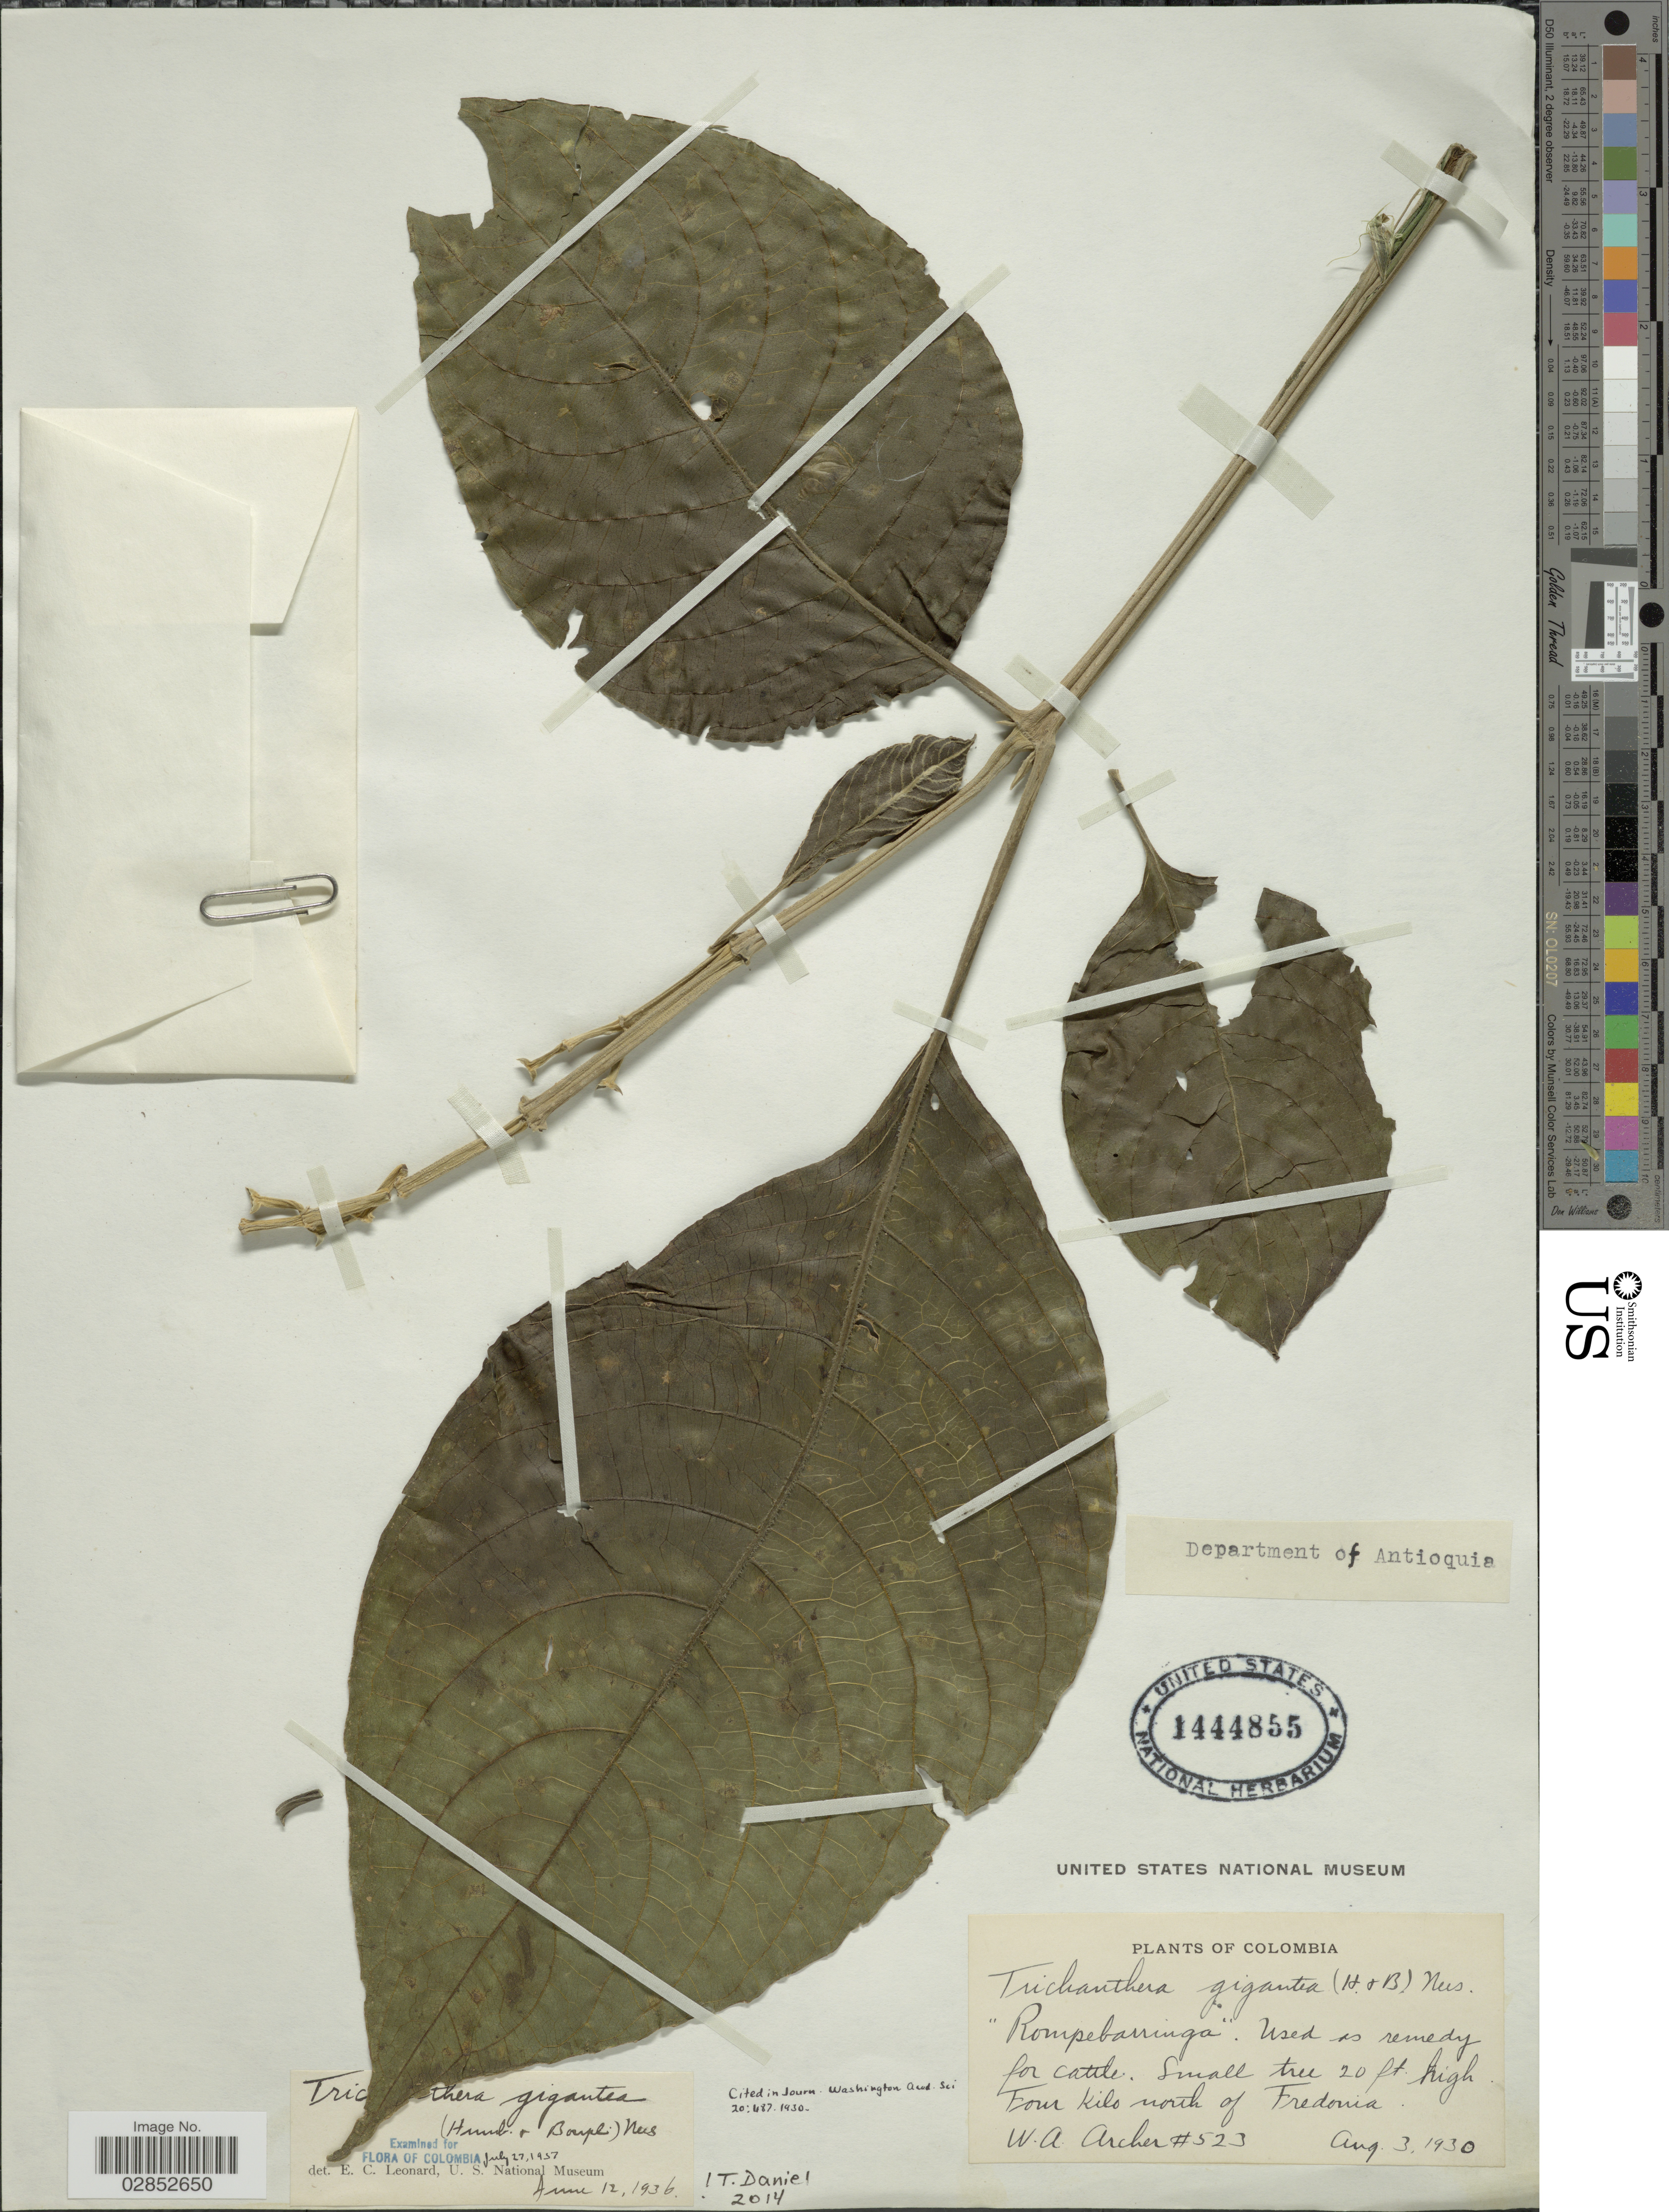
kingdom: Plantae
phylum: Tracheophyta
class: Magnoliopsida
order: Lamiales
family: Acanthaceae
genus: Trichanthera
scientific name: Trichanthera gigantea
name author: (Bonpl.) Nees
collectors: W. A. Archer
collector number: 523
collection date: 1930-08-03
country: Colombia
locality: Four kilo north of Fredonia.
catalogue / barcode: US 1444855